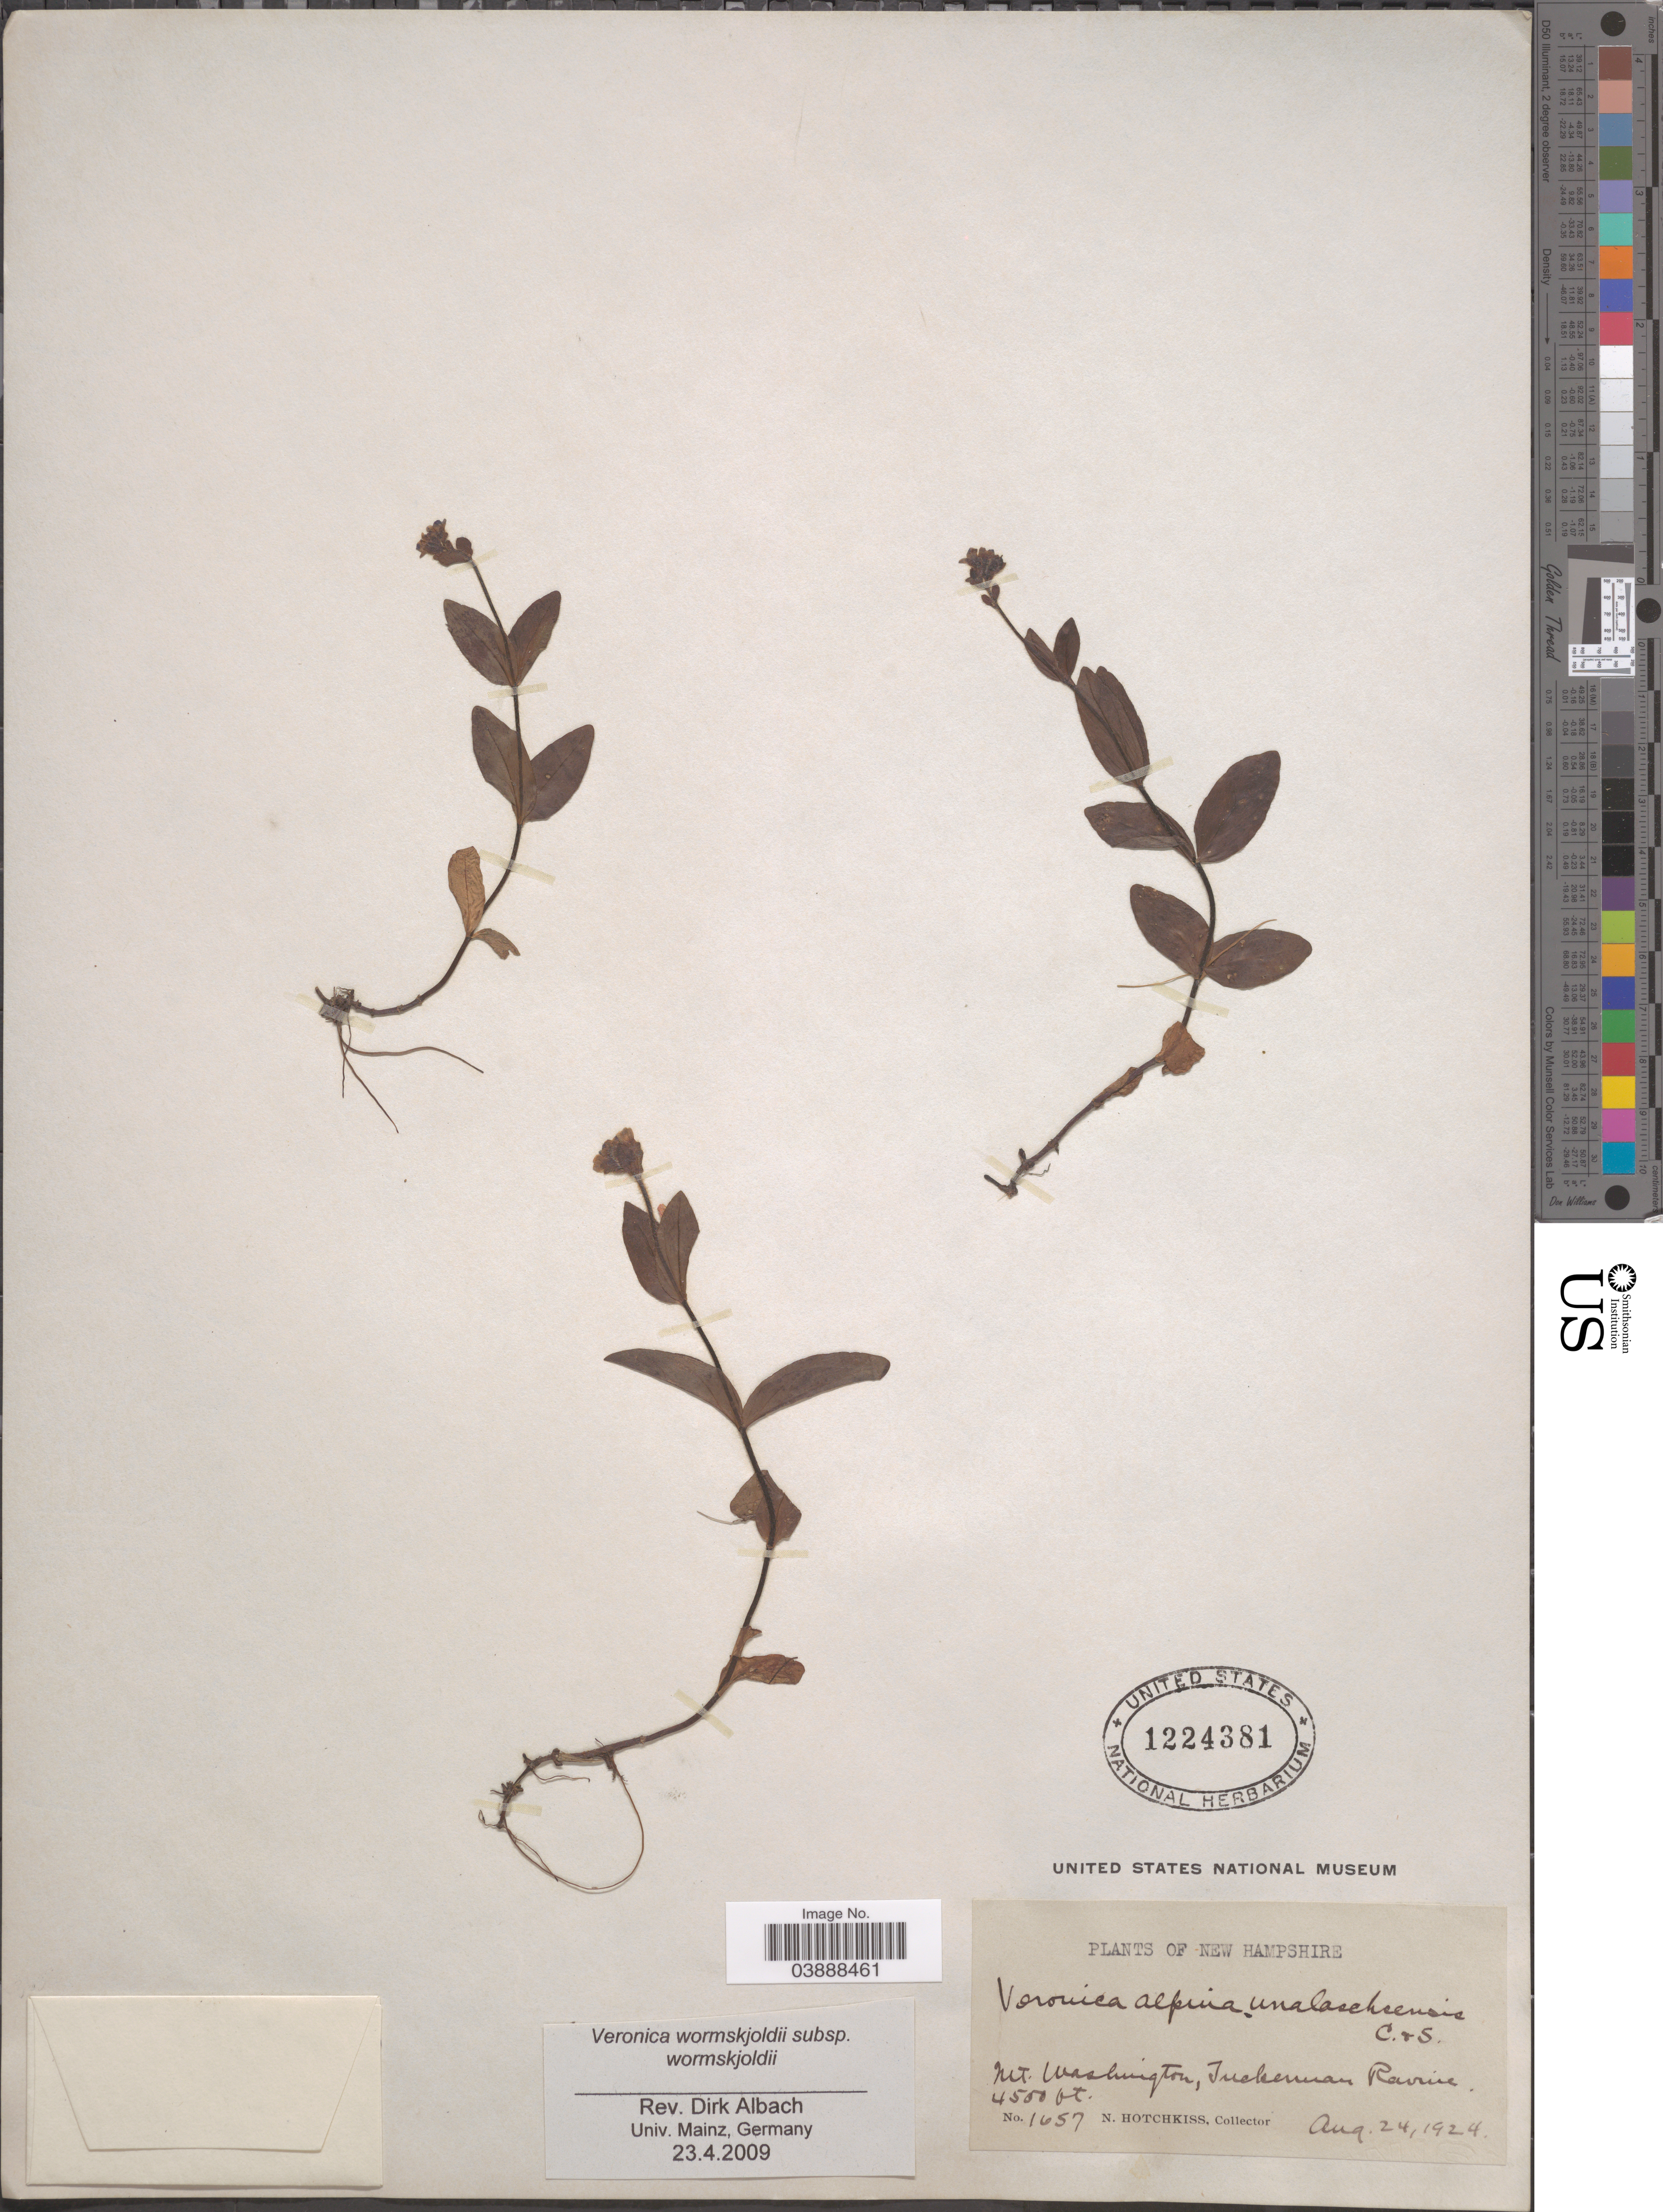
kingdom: Plantae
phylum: Tracheophyta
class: Magnoliopsida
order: Lamiales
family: Plantaginaceae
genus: Veronica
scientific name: Veronica wormskjoldii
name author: Roem. & Schult.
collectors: N. Hotchkiss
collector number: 1657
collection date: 1924-08-24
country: United States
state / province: New Hampshire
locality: Mt. Washington, Tuckerman Ravine.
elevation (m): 1372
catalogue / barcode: US 1224381